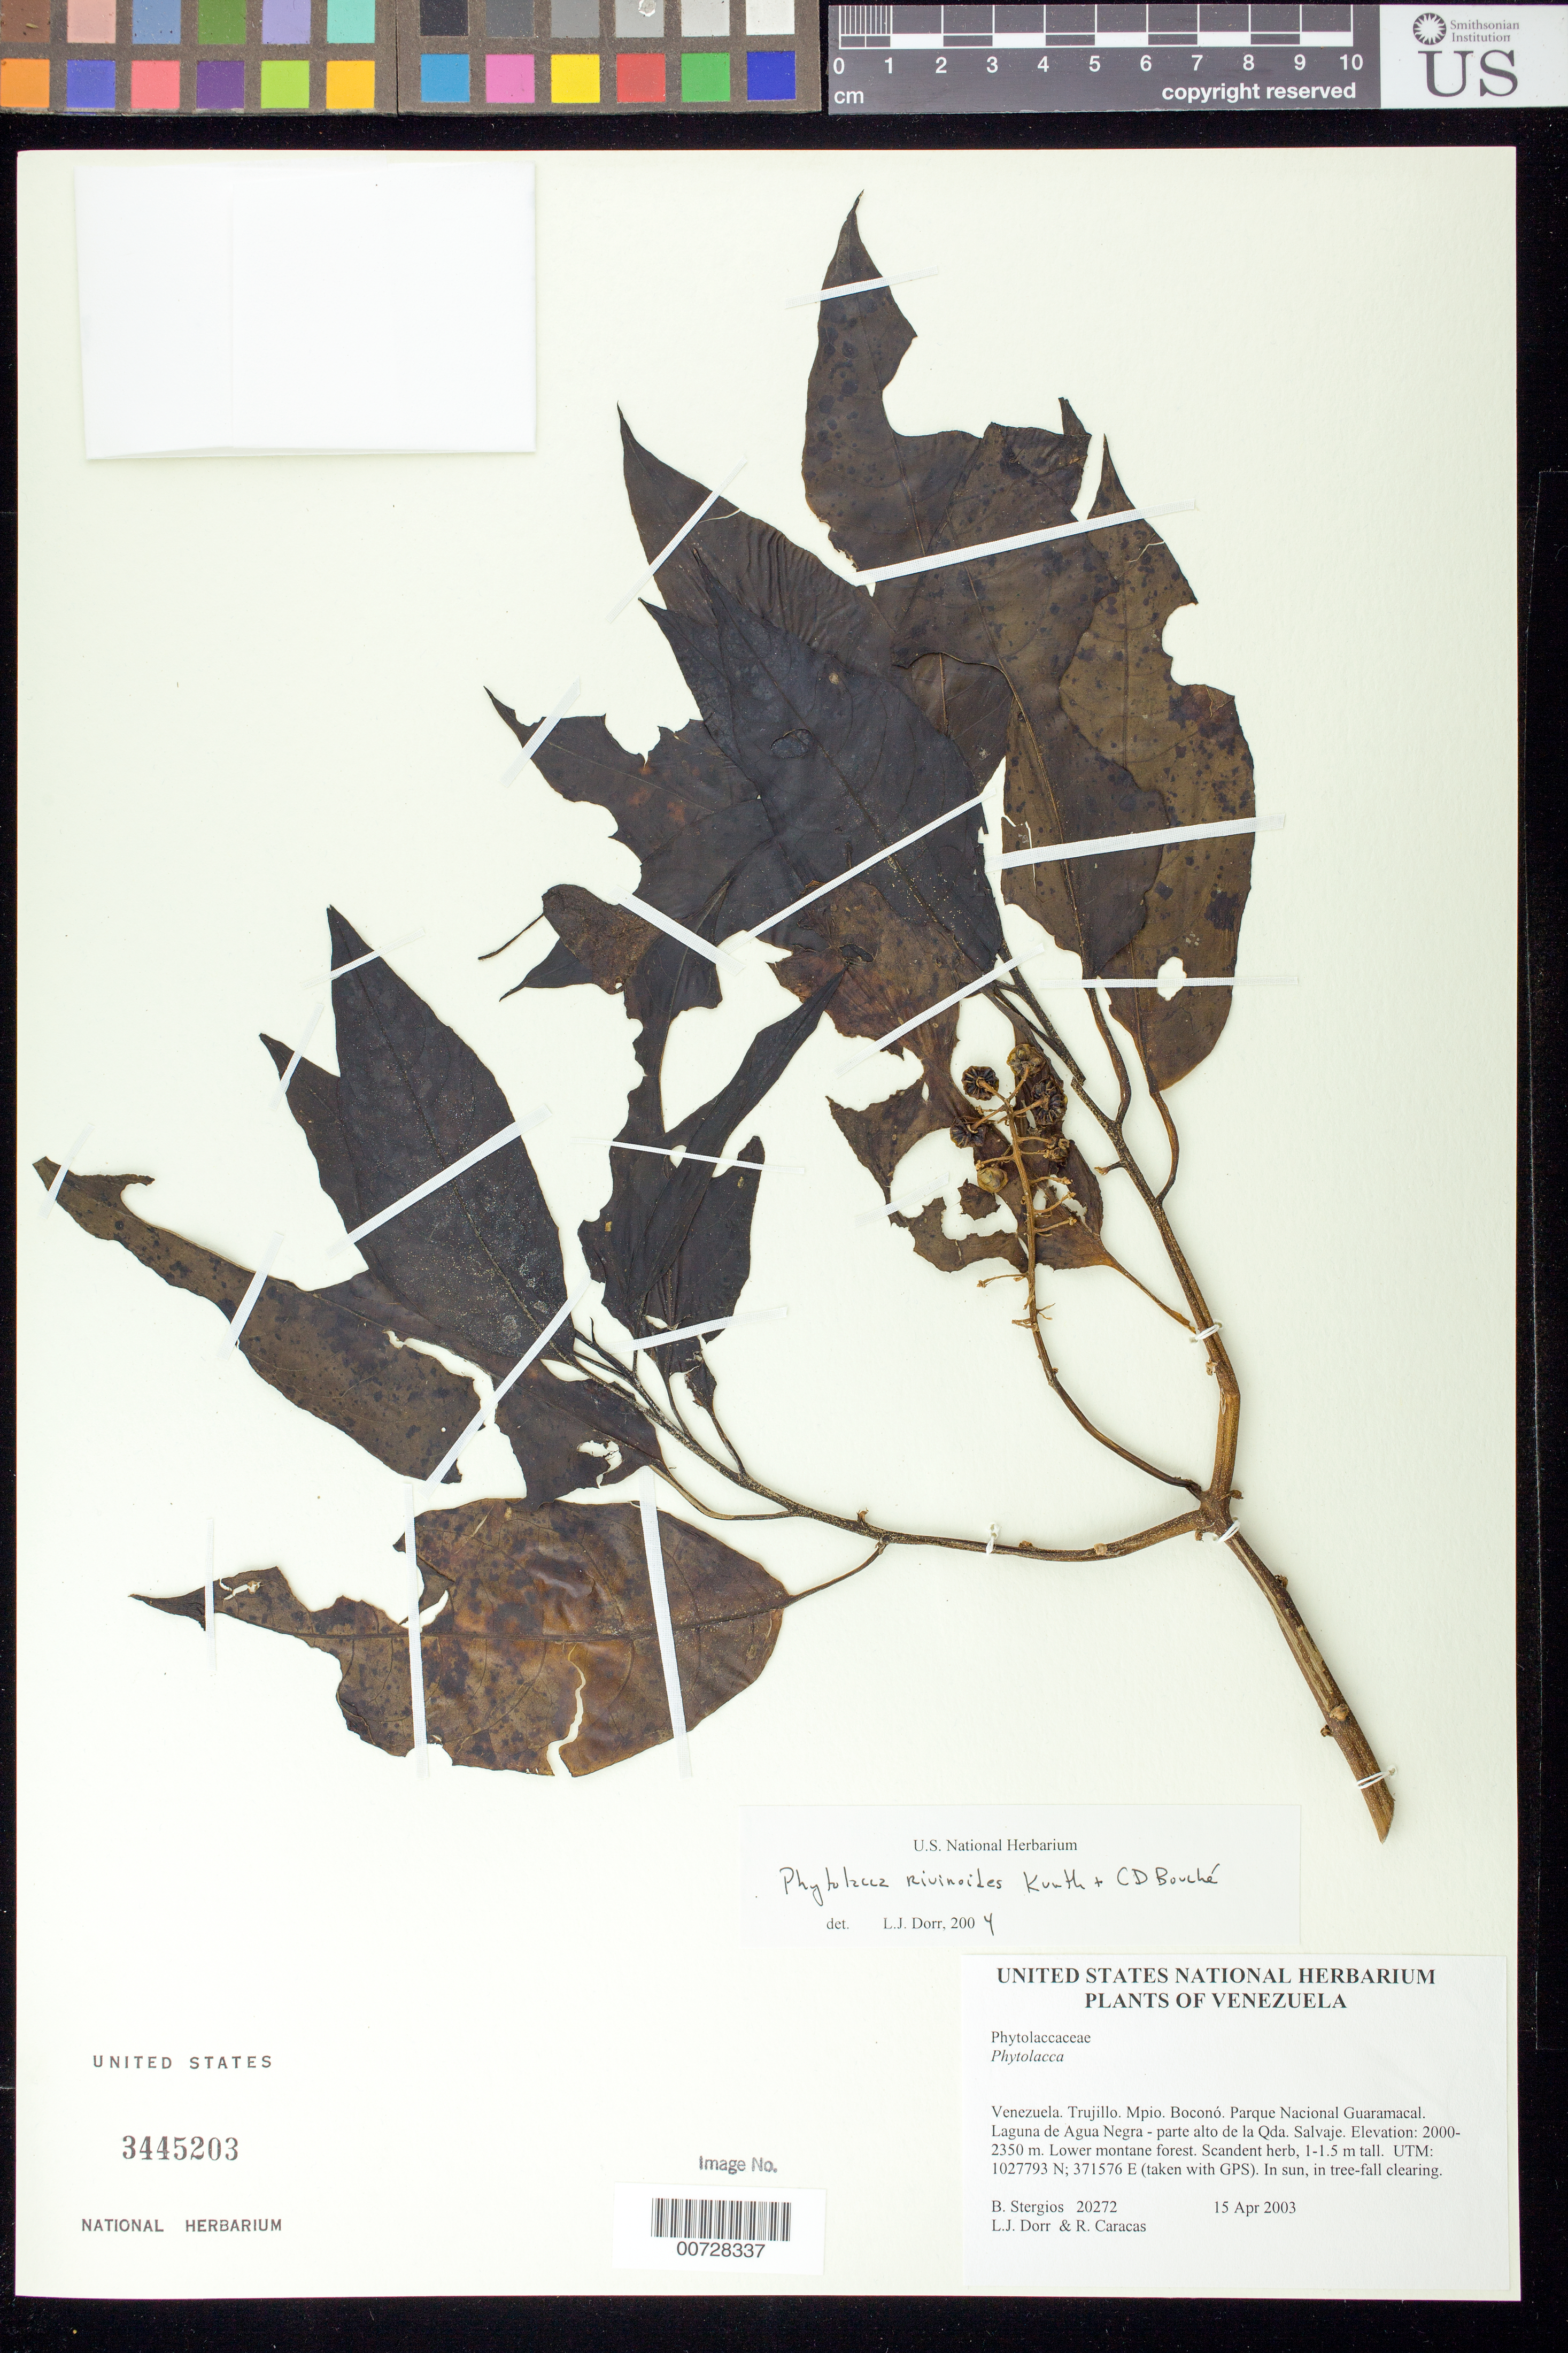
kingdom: Plantae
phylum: Tracheophyta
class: Magnoliopsida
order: Caryophyllales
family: Phytolaccaceae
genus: Phytolacca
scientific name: Phytolacca rivinoides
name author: Kunth & C.D. Bouché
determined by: Dorr, L. J., (BOT), Smithsonian Institution - National Museum of Natural History (UNITED STATES)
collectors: B. G. Stergios, L. J. Dorr & R. Caracas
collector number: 20272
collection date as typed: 15 Apr 2003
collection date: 2003-04-15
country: Venezuela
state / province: Trujillo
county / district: Boconó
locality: Parque Nacional Guaramacal, Laguna de Agua Negra - parte alto de la Qda. Salvaje.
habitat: Lower montane forest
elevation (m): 2000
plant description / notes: PORT, US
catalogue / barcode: US 3445203